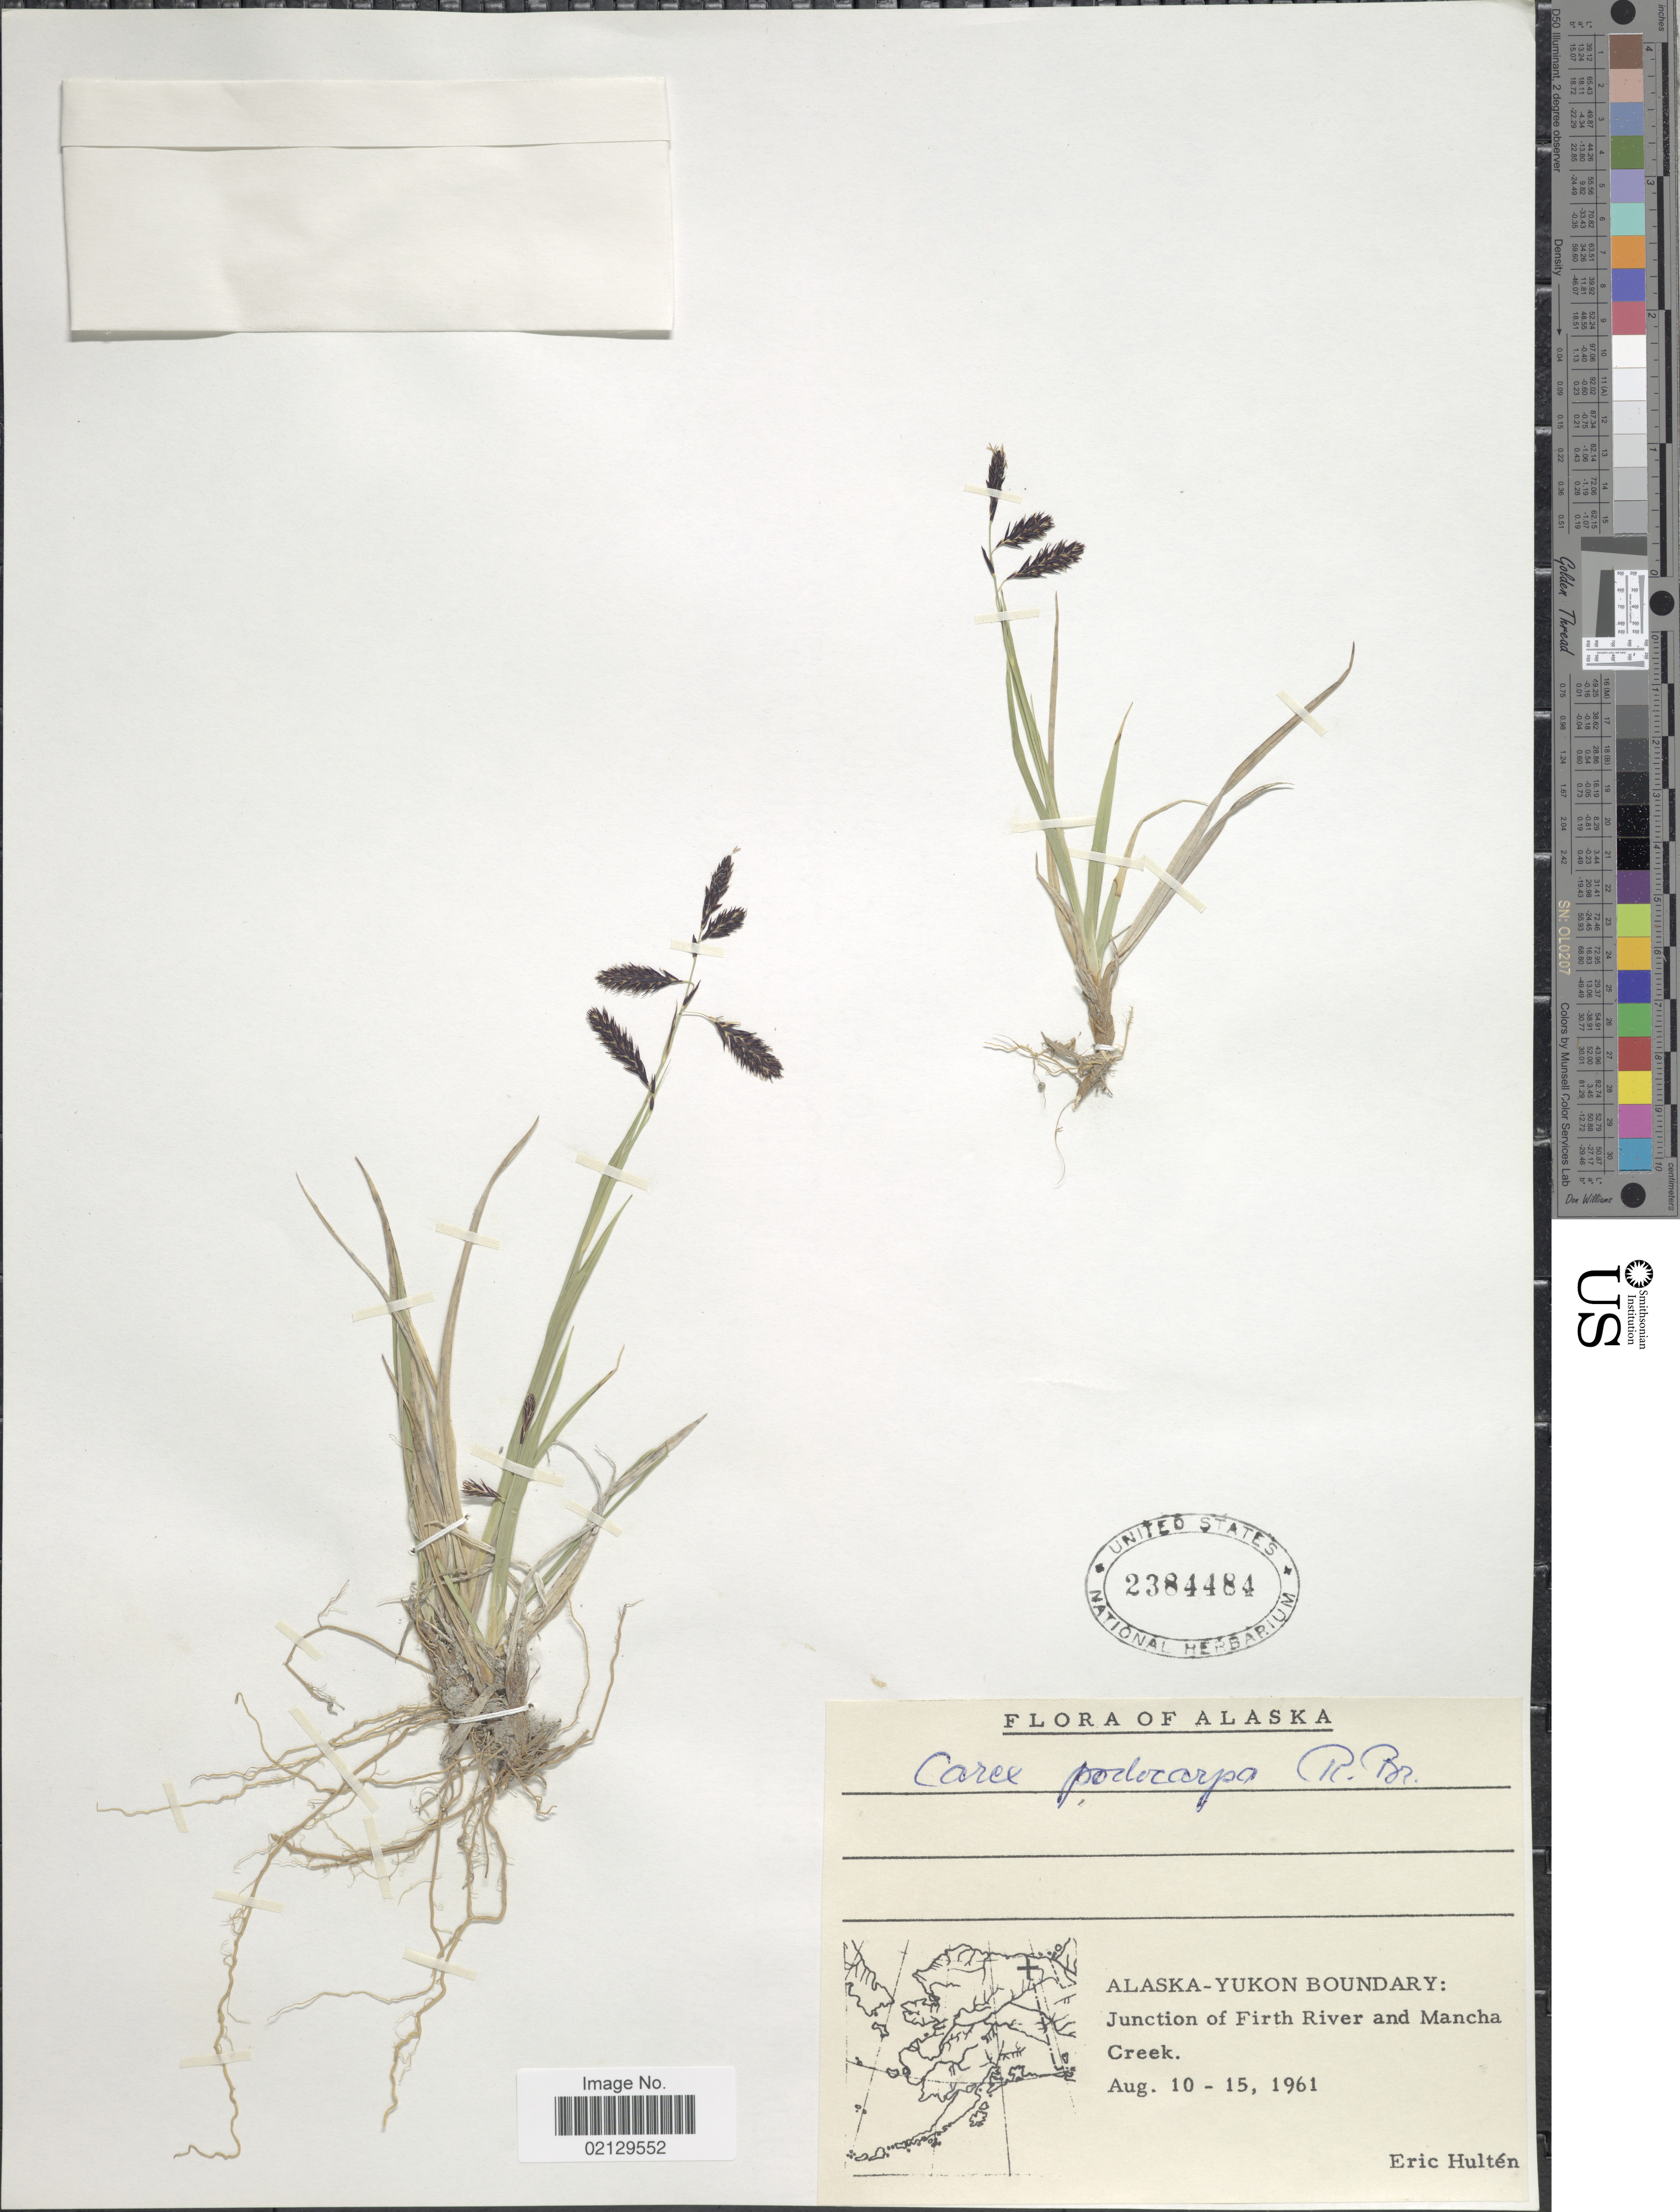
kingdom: Plantae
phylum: Tracheophyta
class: Liliopsida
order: Poales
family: Cyperaceae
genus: Carex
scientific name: Carex podocarpa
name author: R. Br.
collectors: E. G. Hultén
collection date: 1961-08-10/1961-08-15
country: United States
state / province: Alaska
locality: Yukon Boundary, Junction of Firth River and Mancha Creek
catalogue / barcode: US 2384484